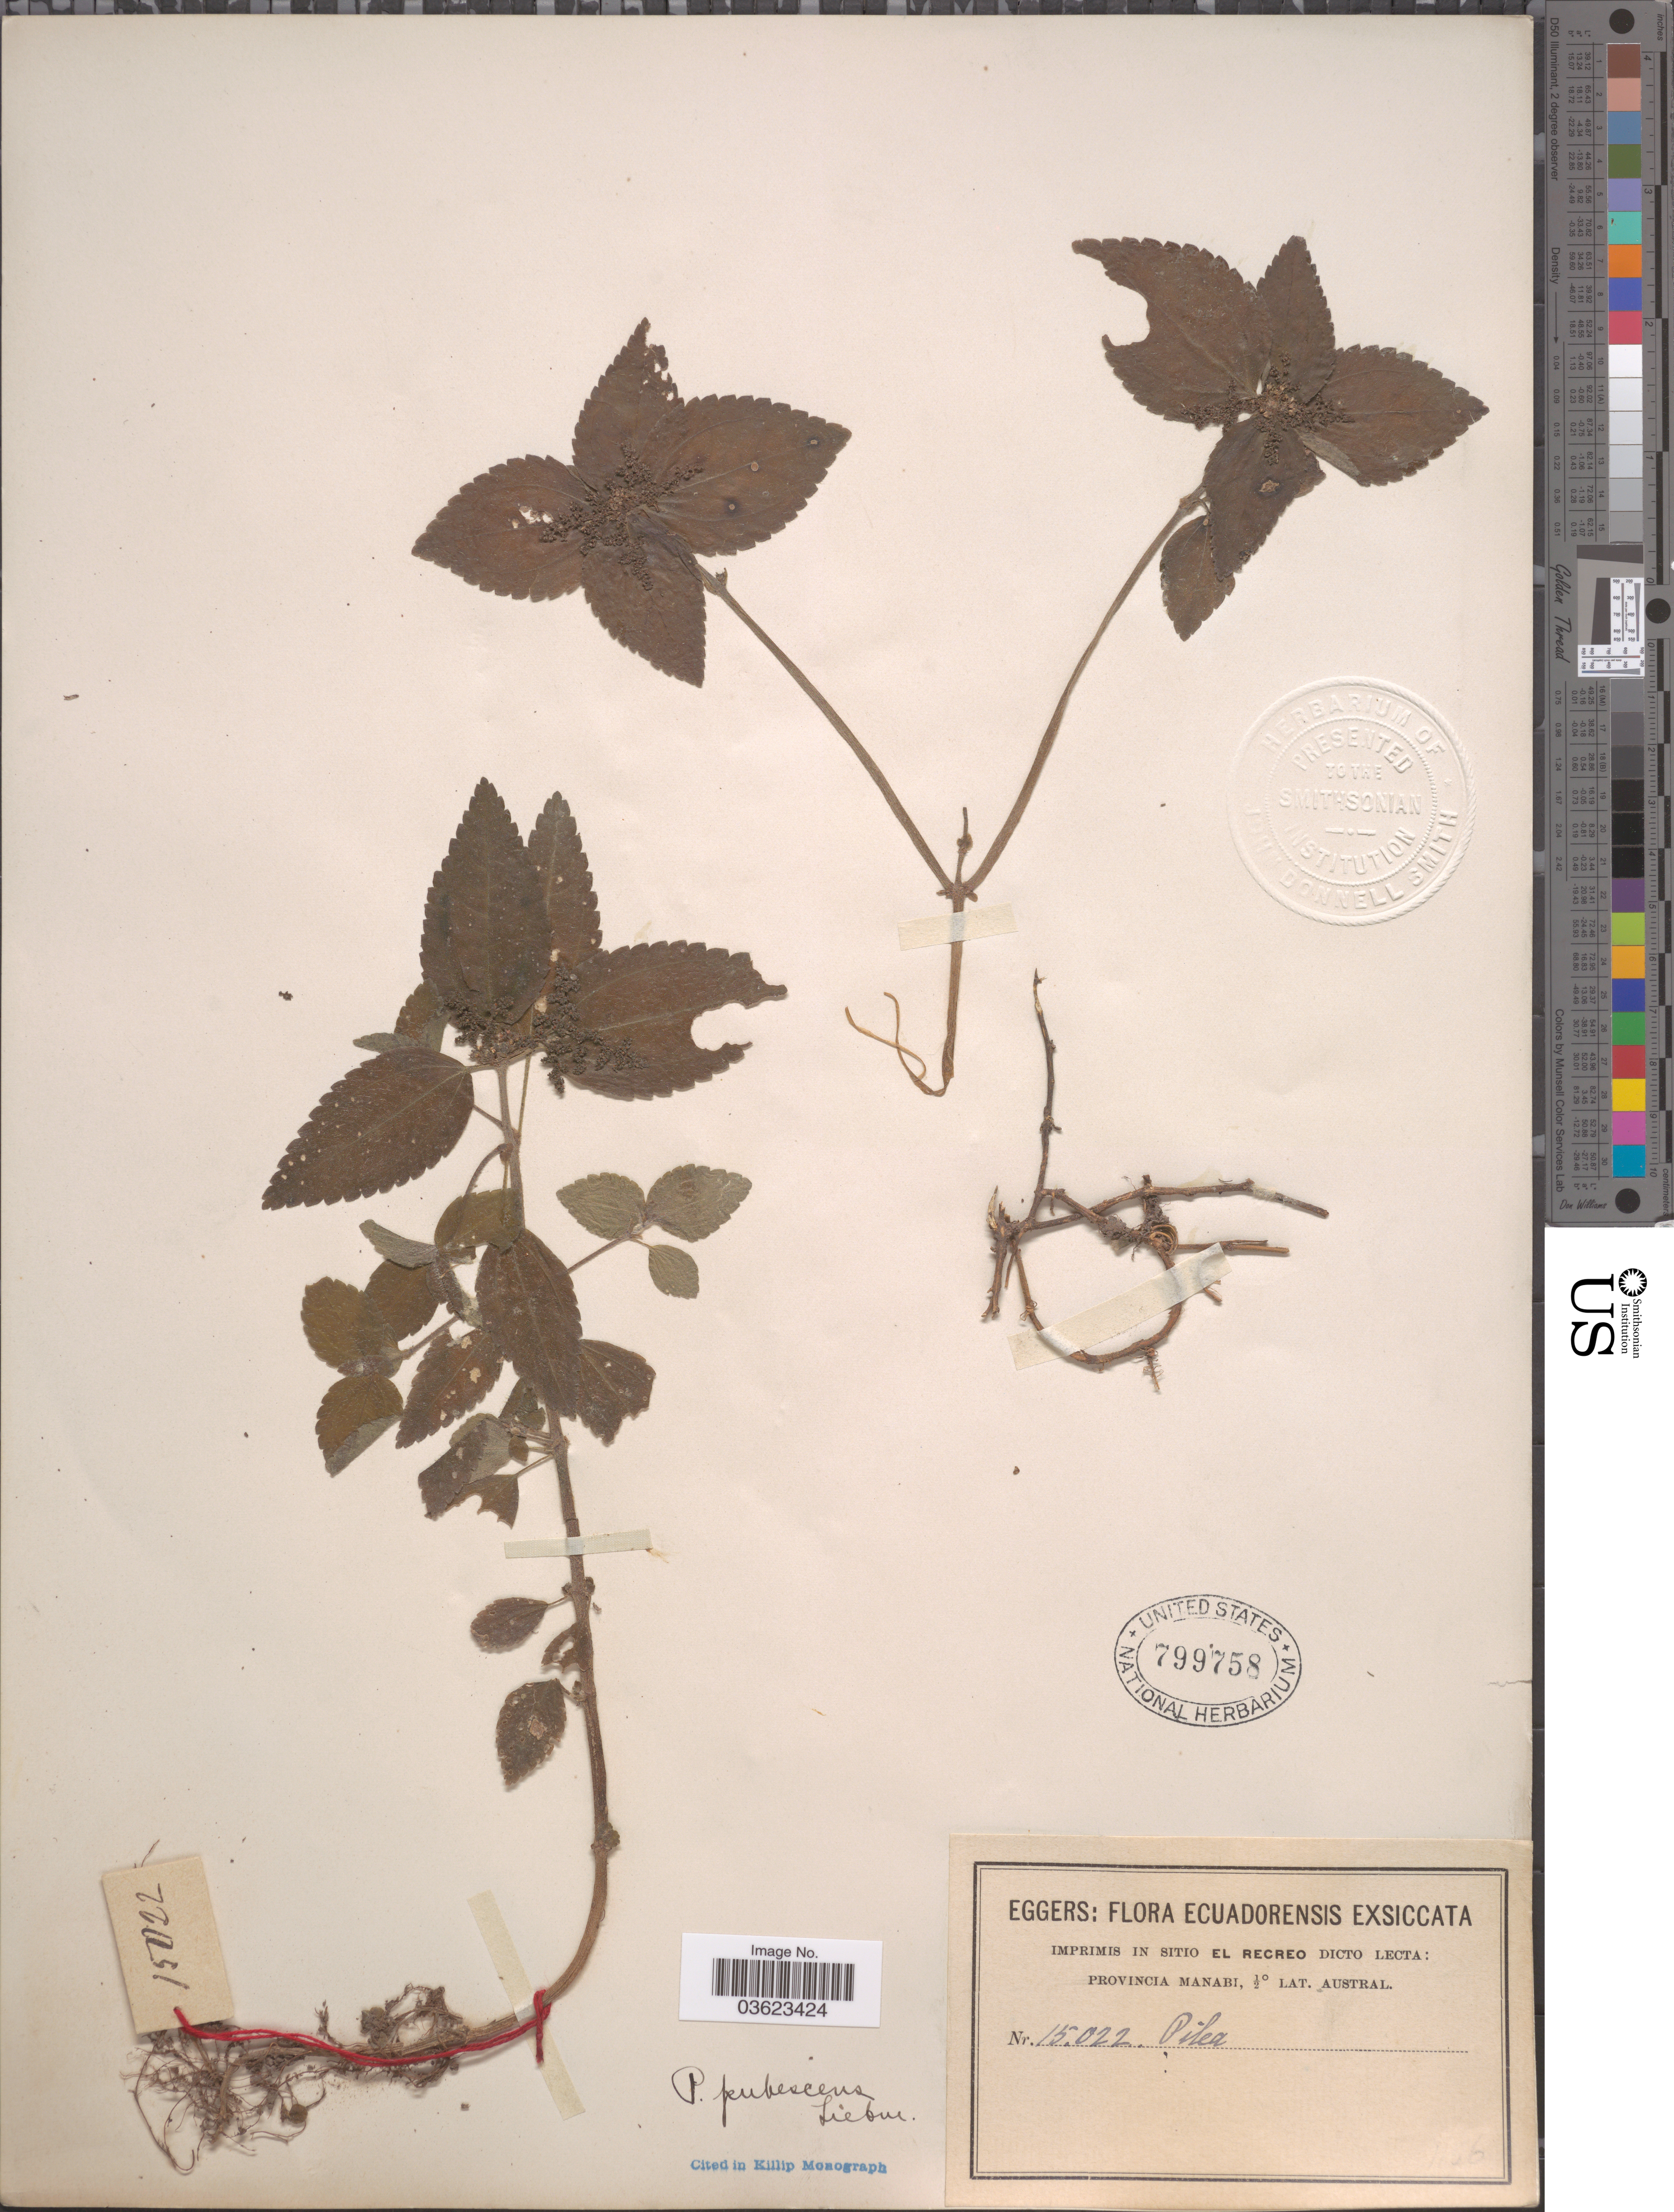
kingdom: Plantae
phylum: Tracheophyta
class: Magnoliopsida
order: Rosales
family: Urticaceae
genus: Pilea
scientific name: Pilea pubescens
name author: Liebm.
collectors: -. Eggers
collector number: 15022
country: Ecuador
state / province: Manabí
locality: Imprimis in sitio El Recreo dicto lecta.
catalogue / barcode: US 799758